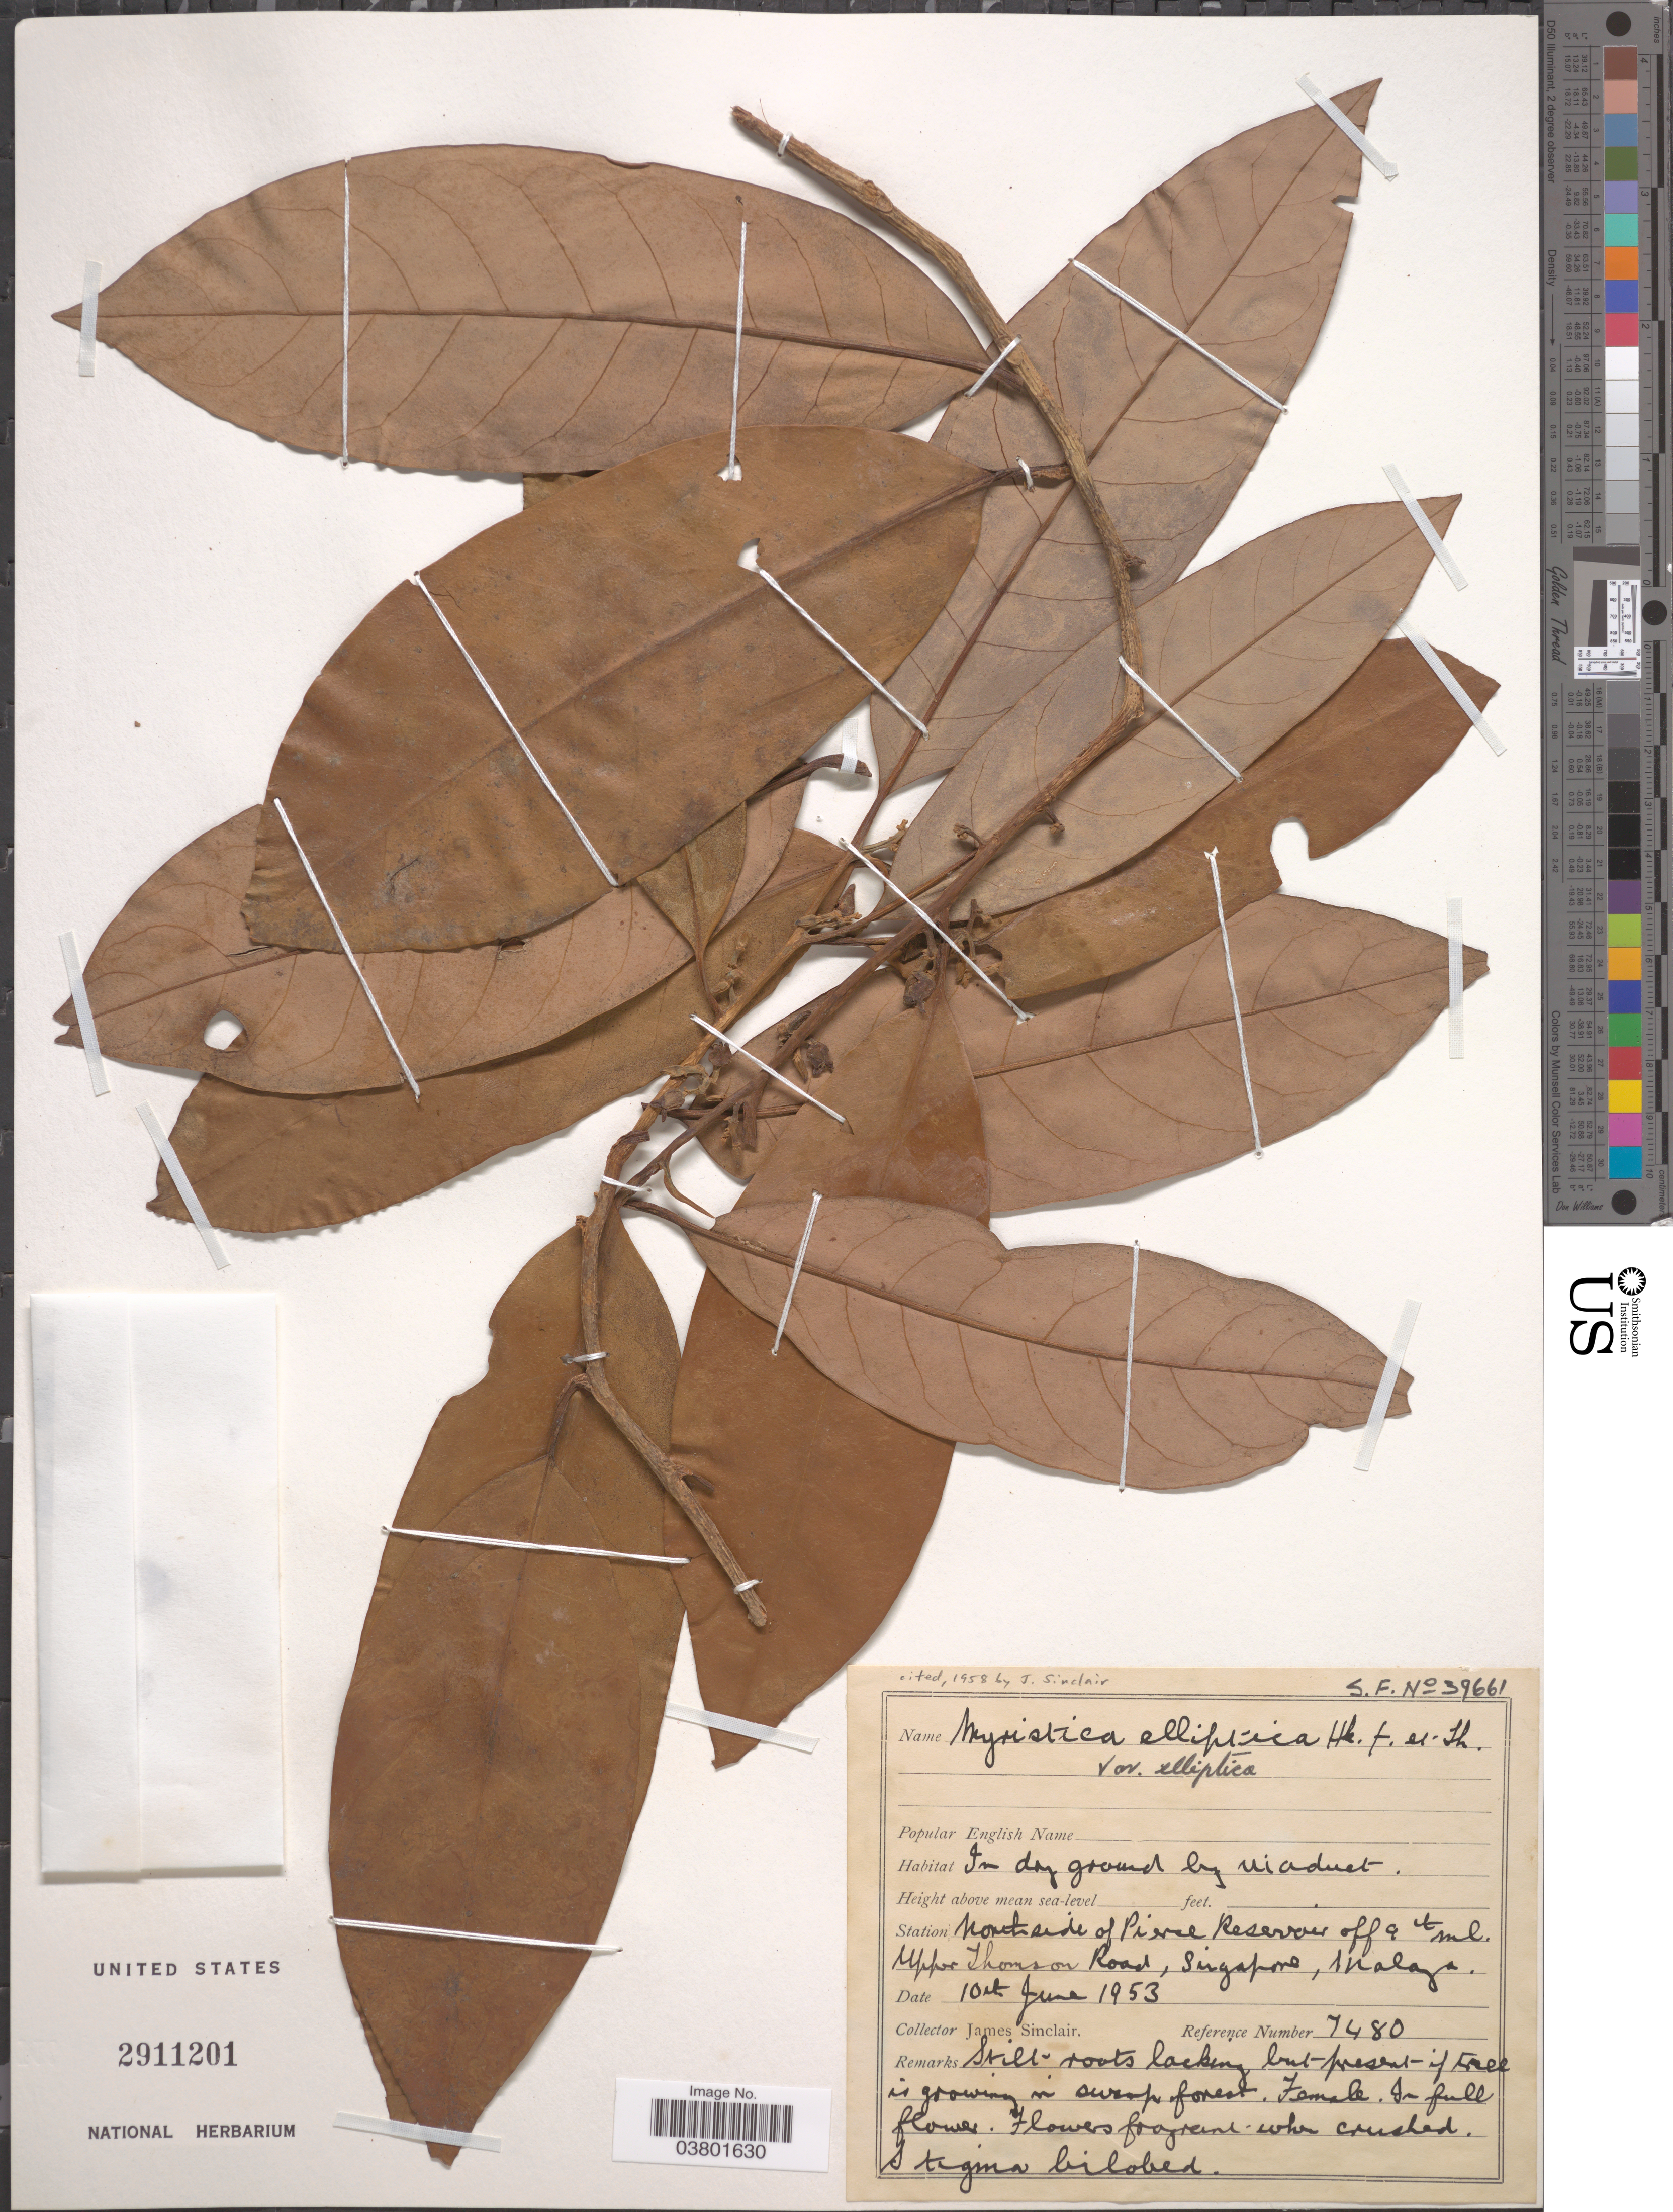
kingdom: Plantae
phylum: Tracheophyta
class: Magnoliopsida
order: Magnoliales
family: Myristicaceae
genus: Myristica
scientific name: Myristica elliptica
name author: Wall.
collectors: J. Sinclair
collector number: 7480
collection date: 1953-06-10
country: Singapore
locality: Station Northside of Pierce Reservoir off a tml [interpreted]. Upper Thomson Road, Malaya.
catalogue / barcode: US 2911201